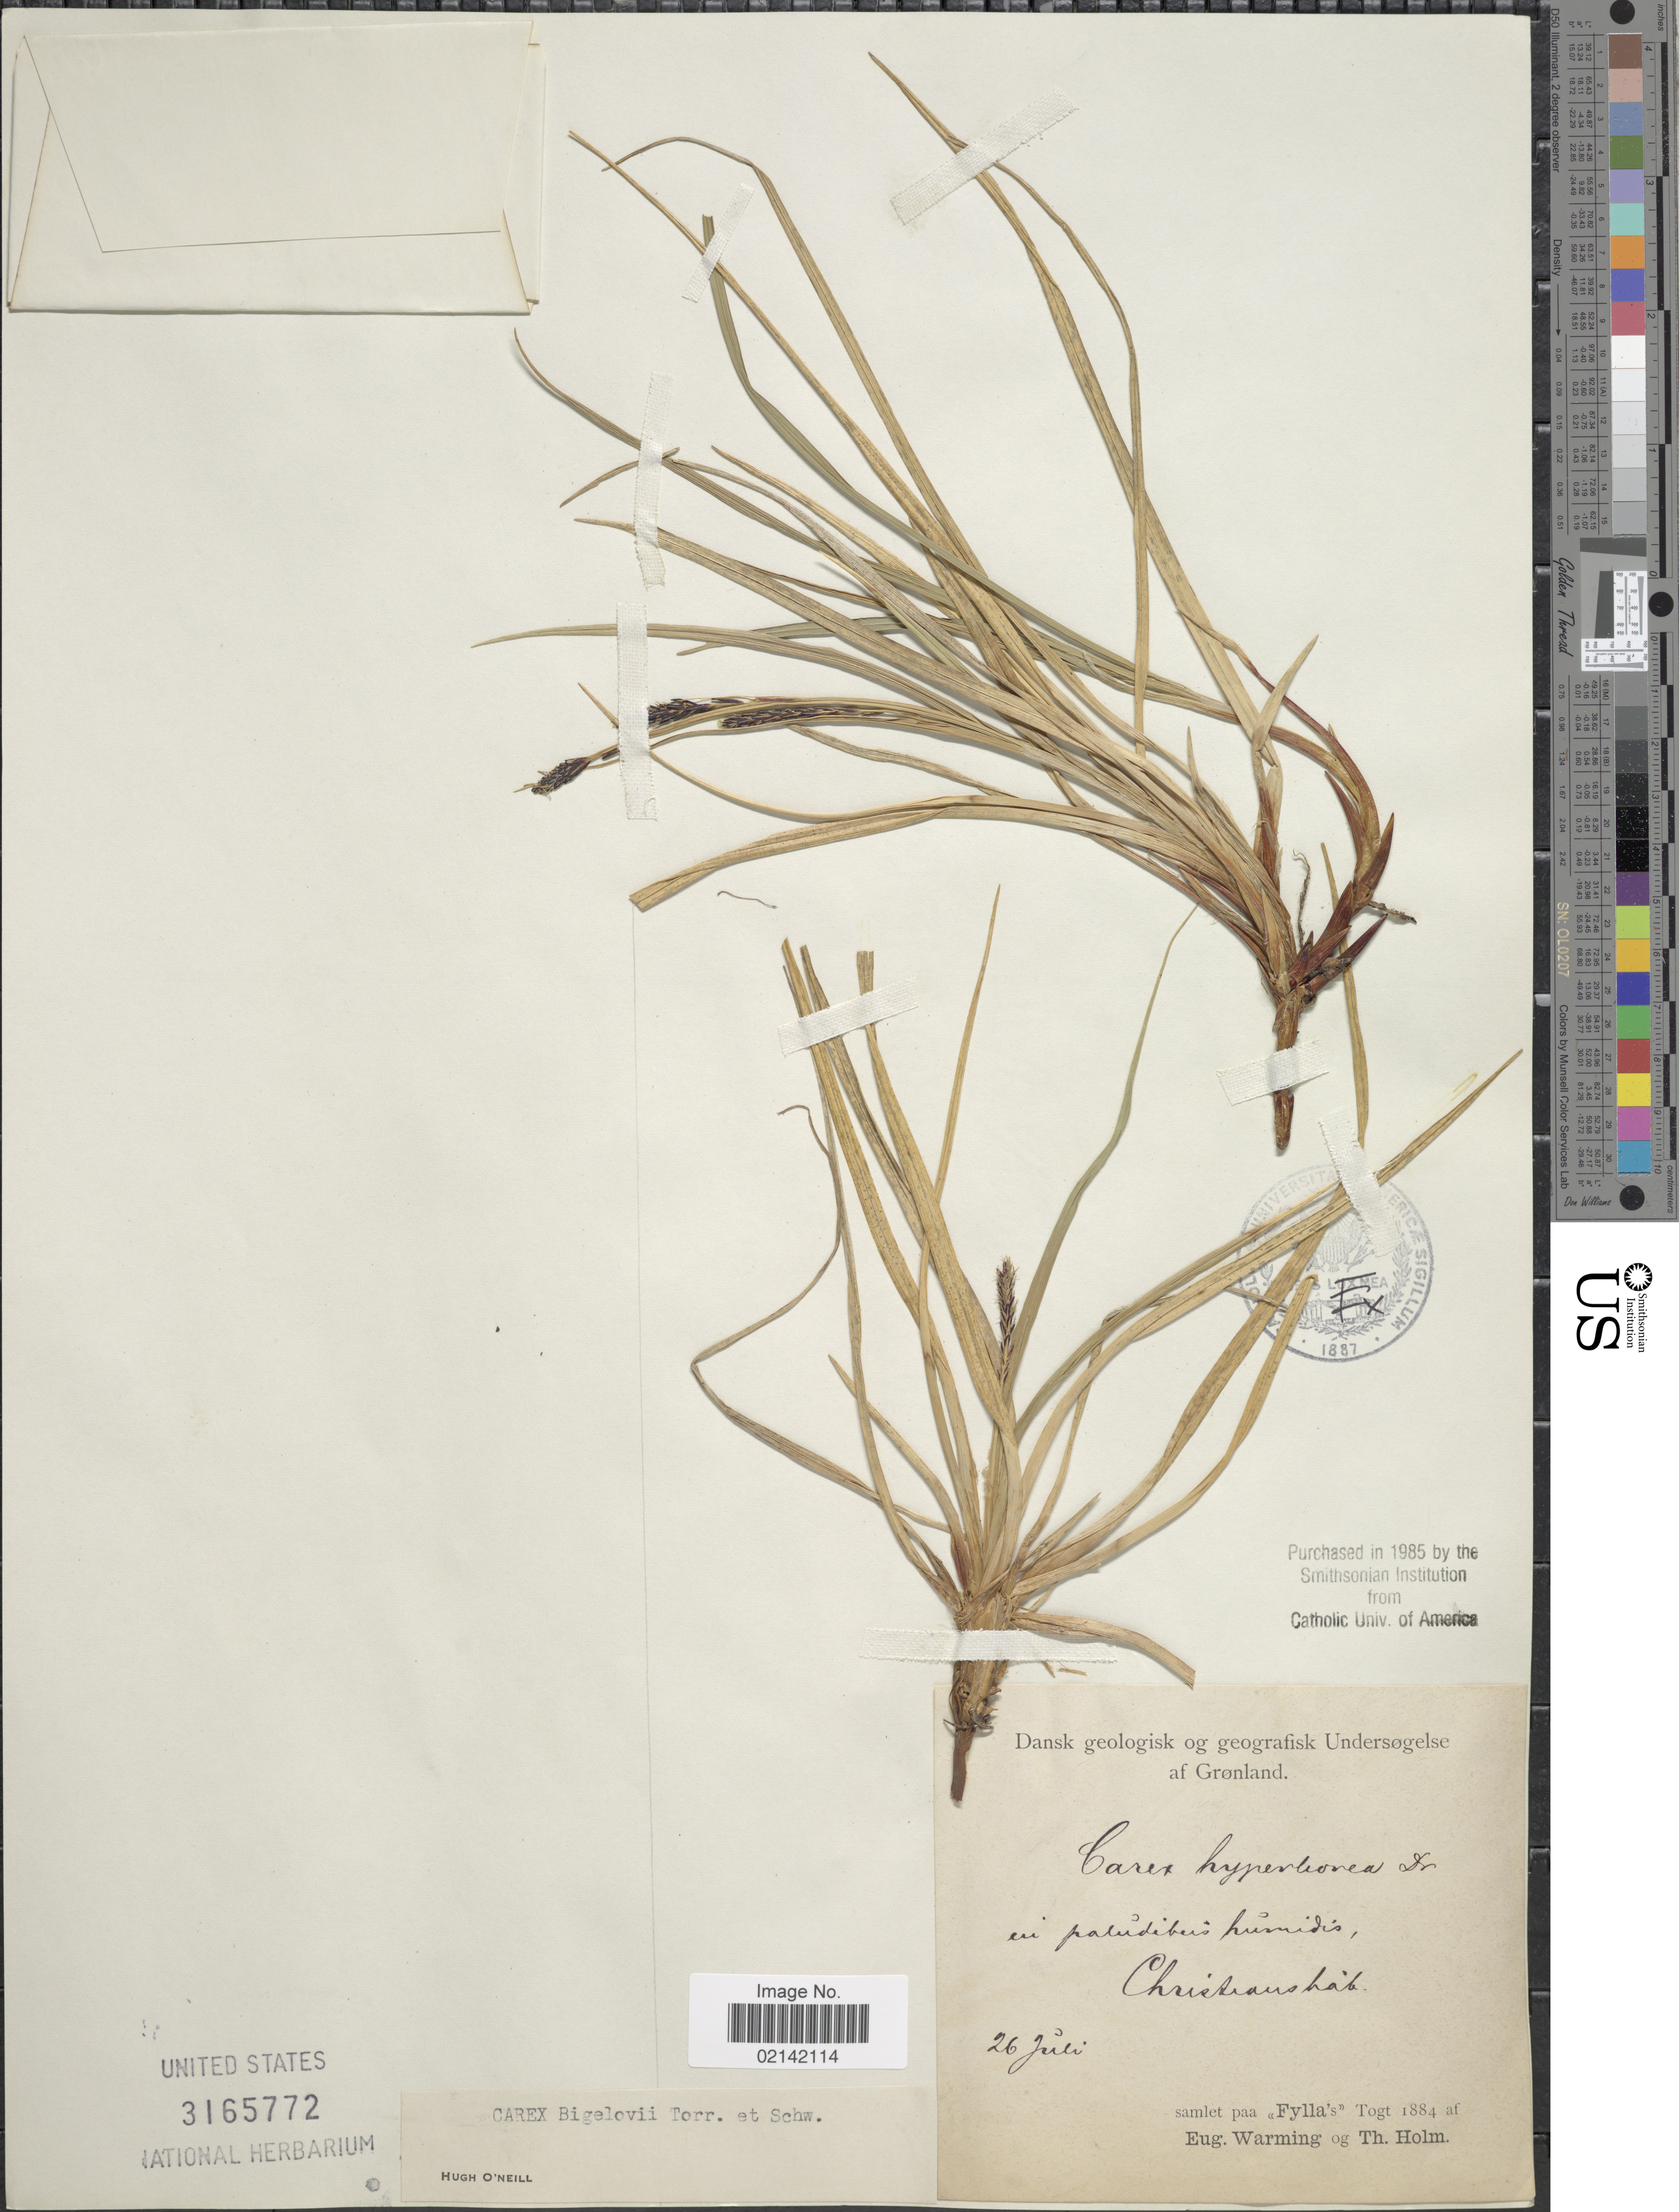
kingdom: Plantae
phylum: Tracheophyta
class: Liliopsida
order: Poales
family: Cyperaceae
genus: Carex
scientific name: Carex bigelowii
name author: Torr. ex Schwein.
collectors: E. Warming & T. Holm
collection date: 1884-07-26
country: Greenland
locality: Dansk geologisk og geografisk Undersøgelse af Grønland. In paludibus humidis, Christianshåb.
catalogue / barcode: US 3165772